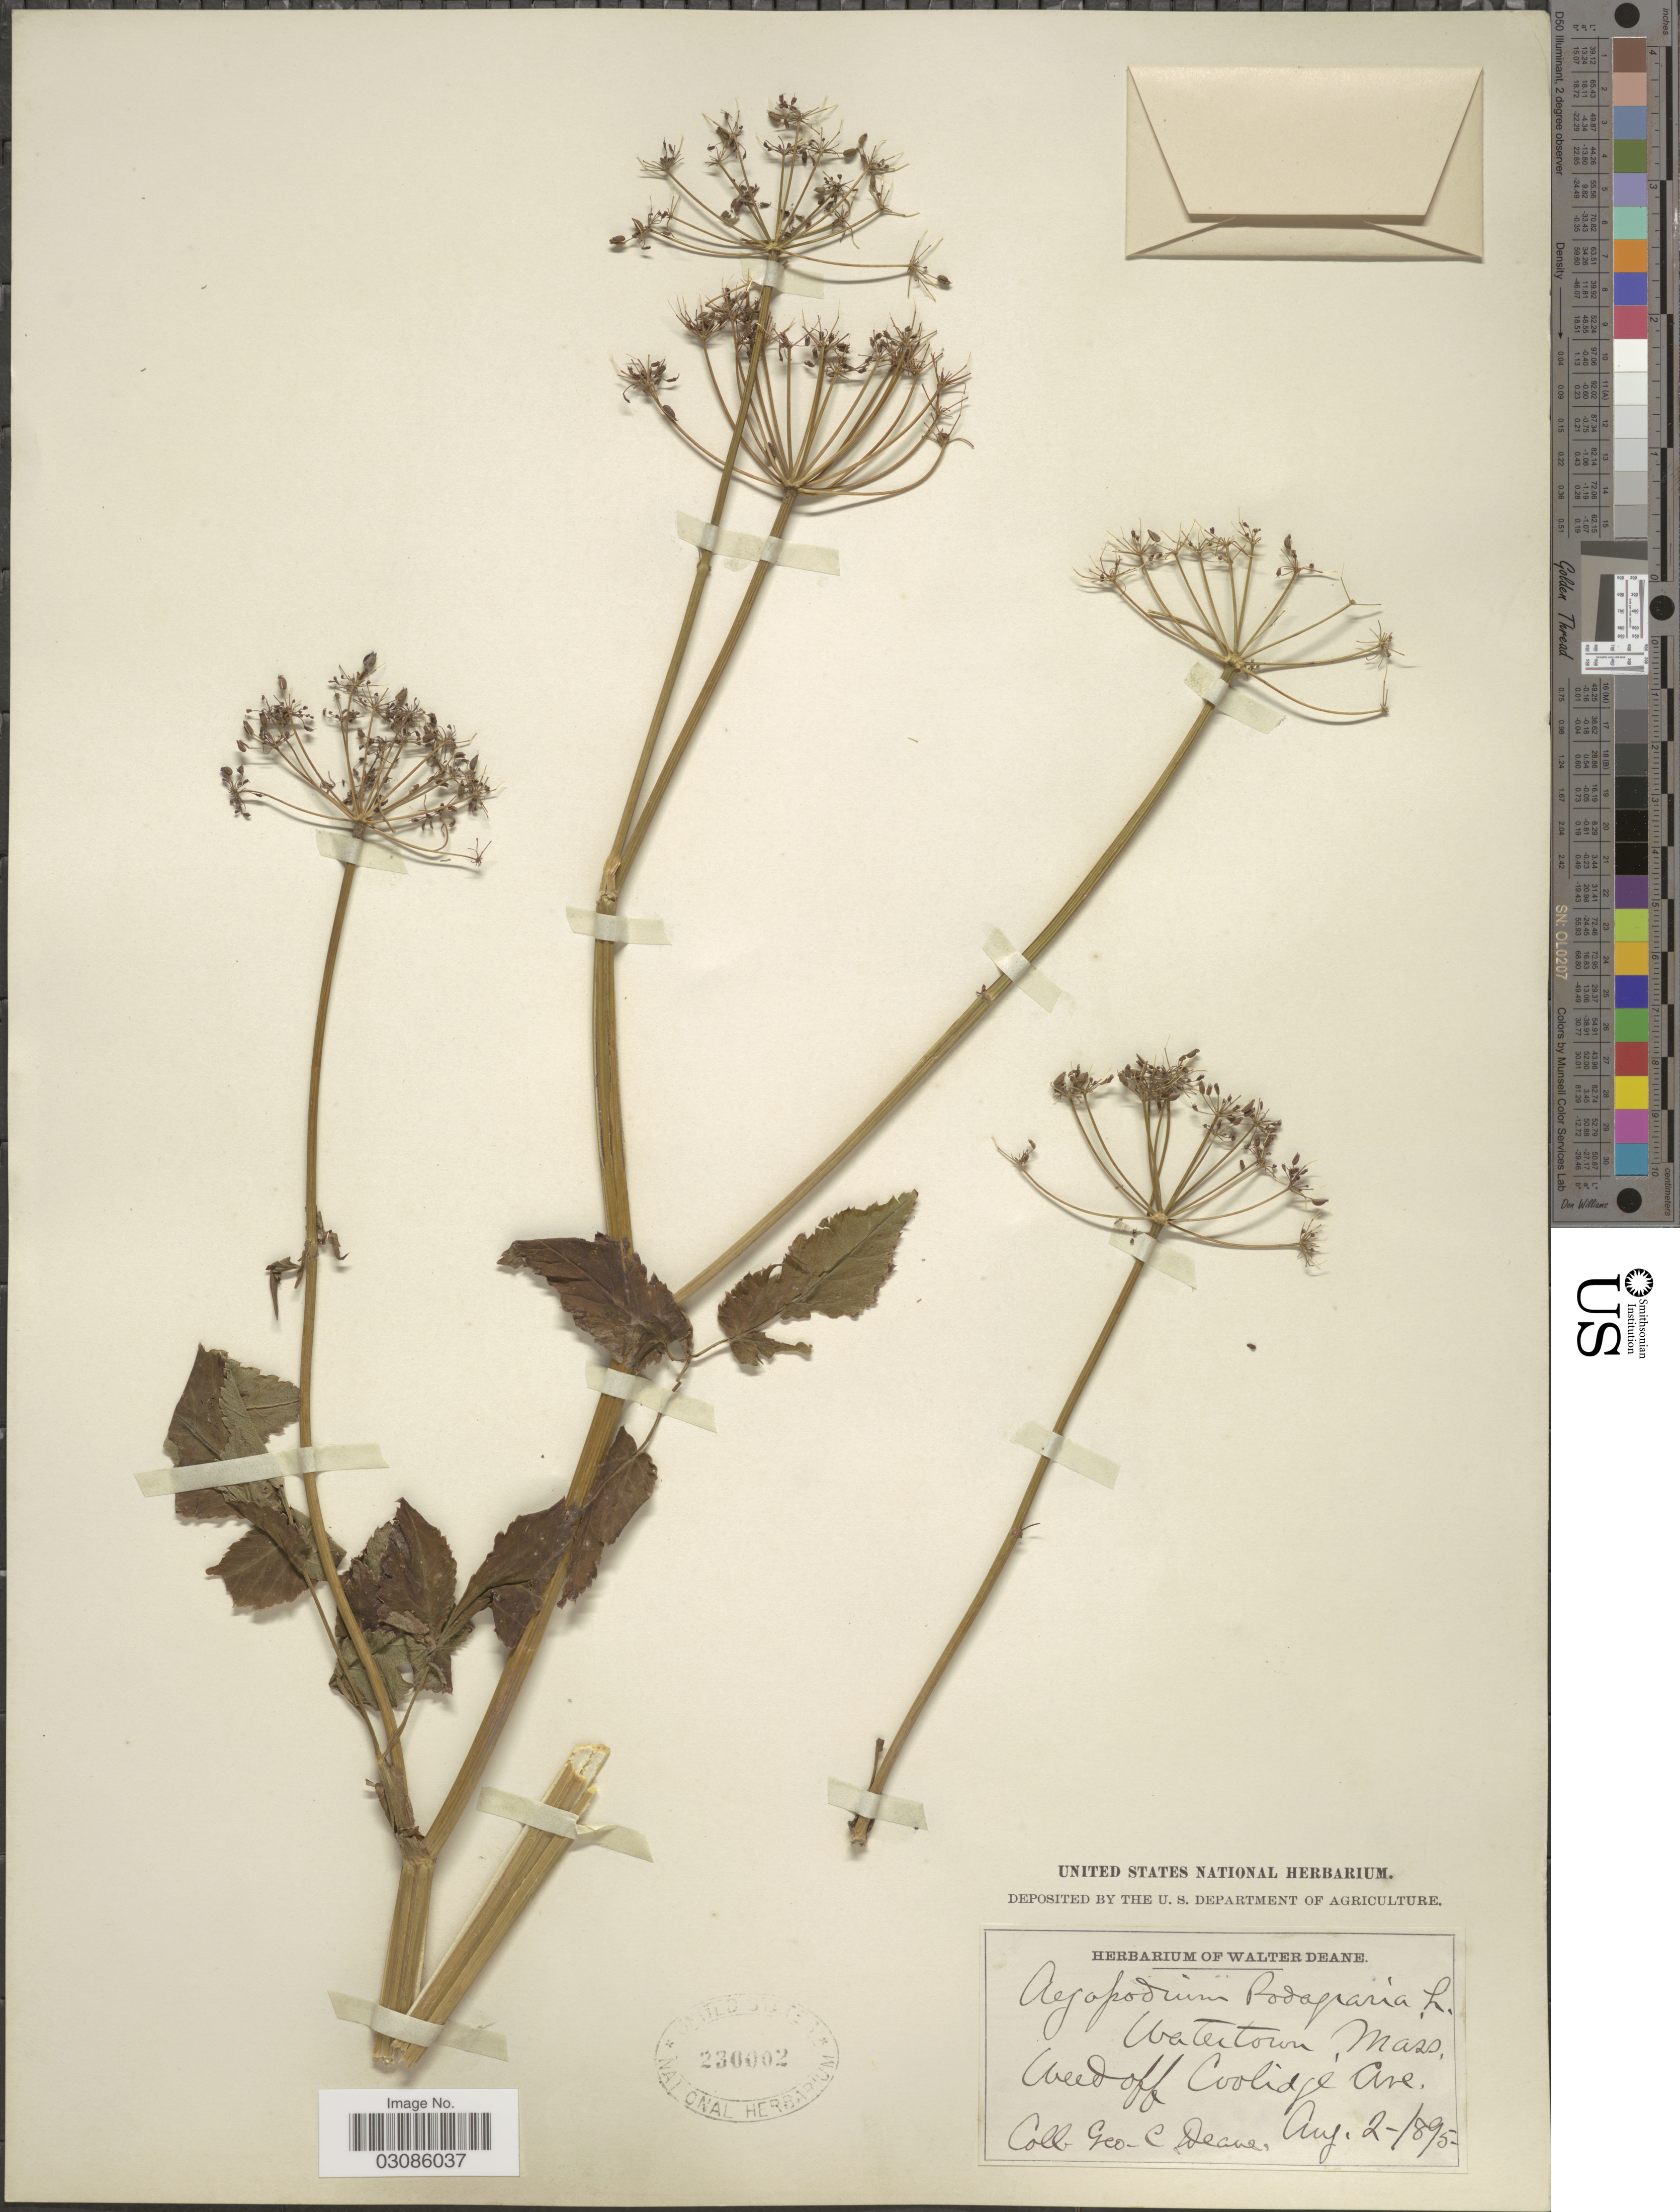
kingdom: Plantae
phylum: Tracheophyta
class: Magnoliopsida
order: Apiales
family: Apiaceae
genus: Aegopodium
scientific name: Aegopodium podagraria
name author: L.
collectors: G. Deane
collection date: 1895-08-02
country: United States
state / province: Massachusetts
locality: Watertown, Weed off Coolidge Ave.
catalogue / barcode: US 230002